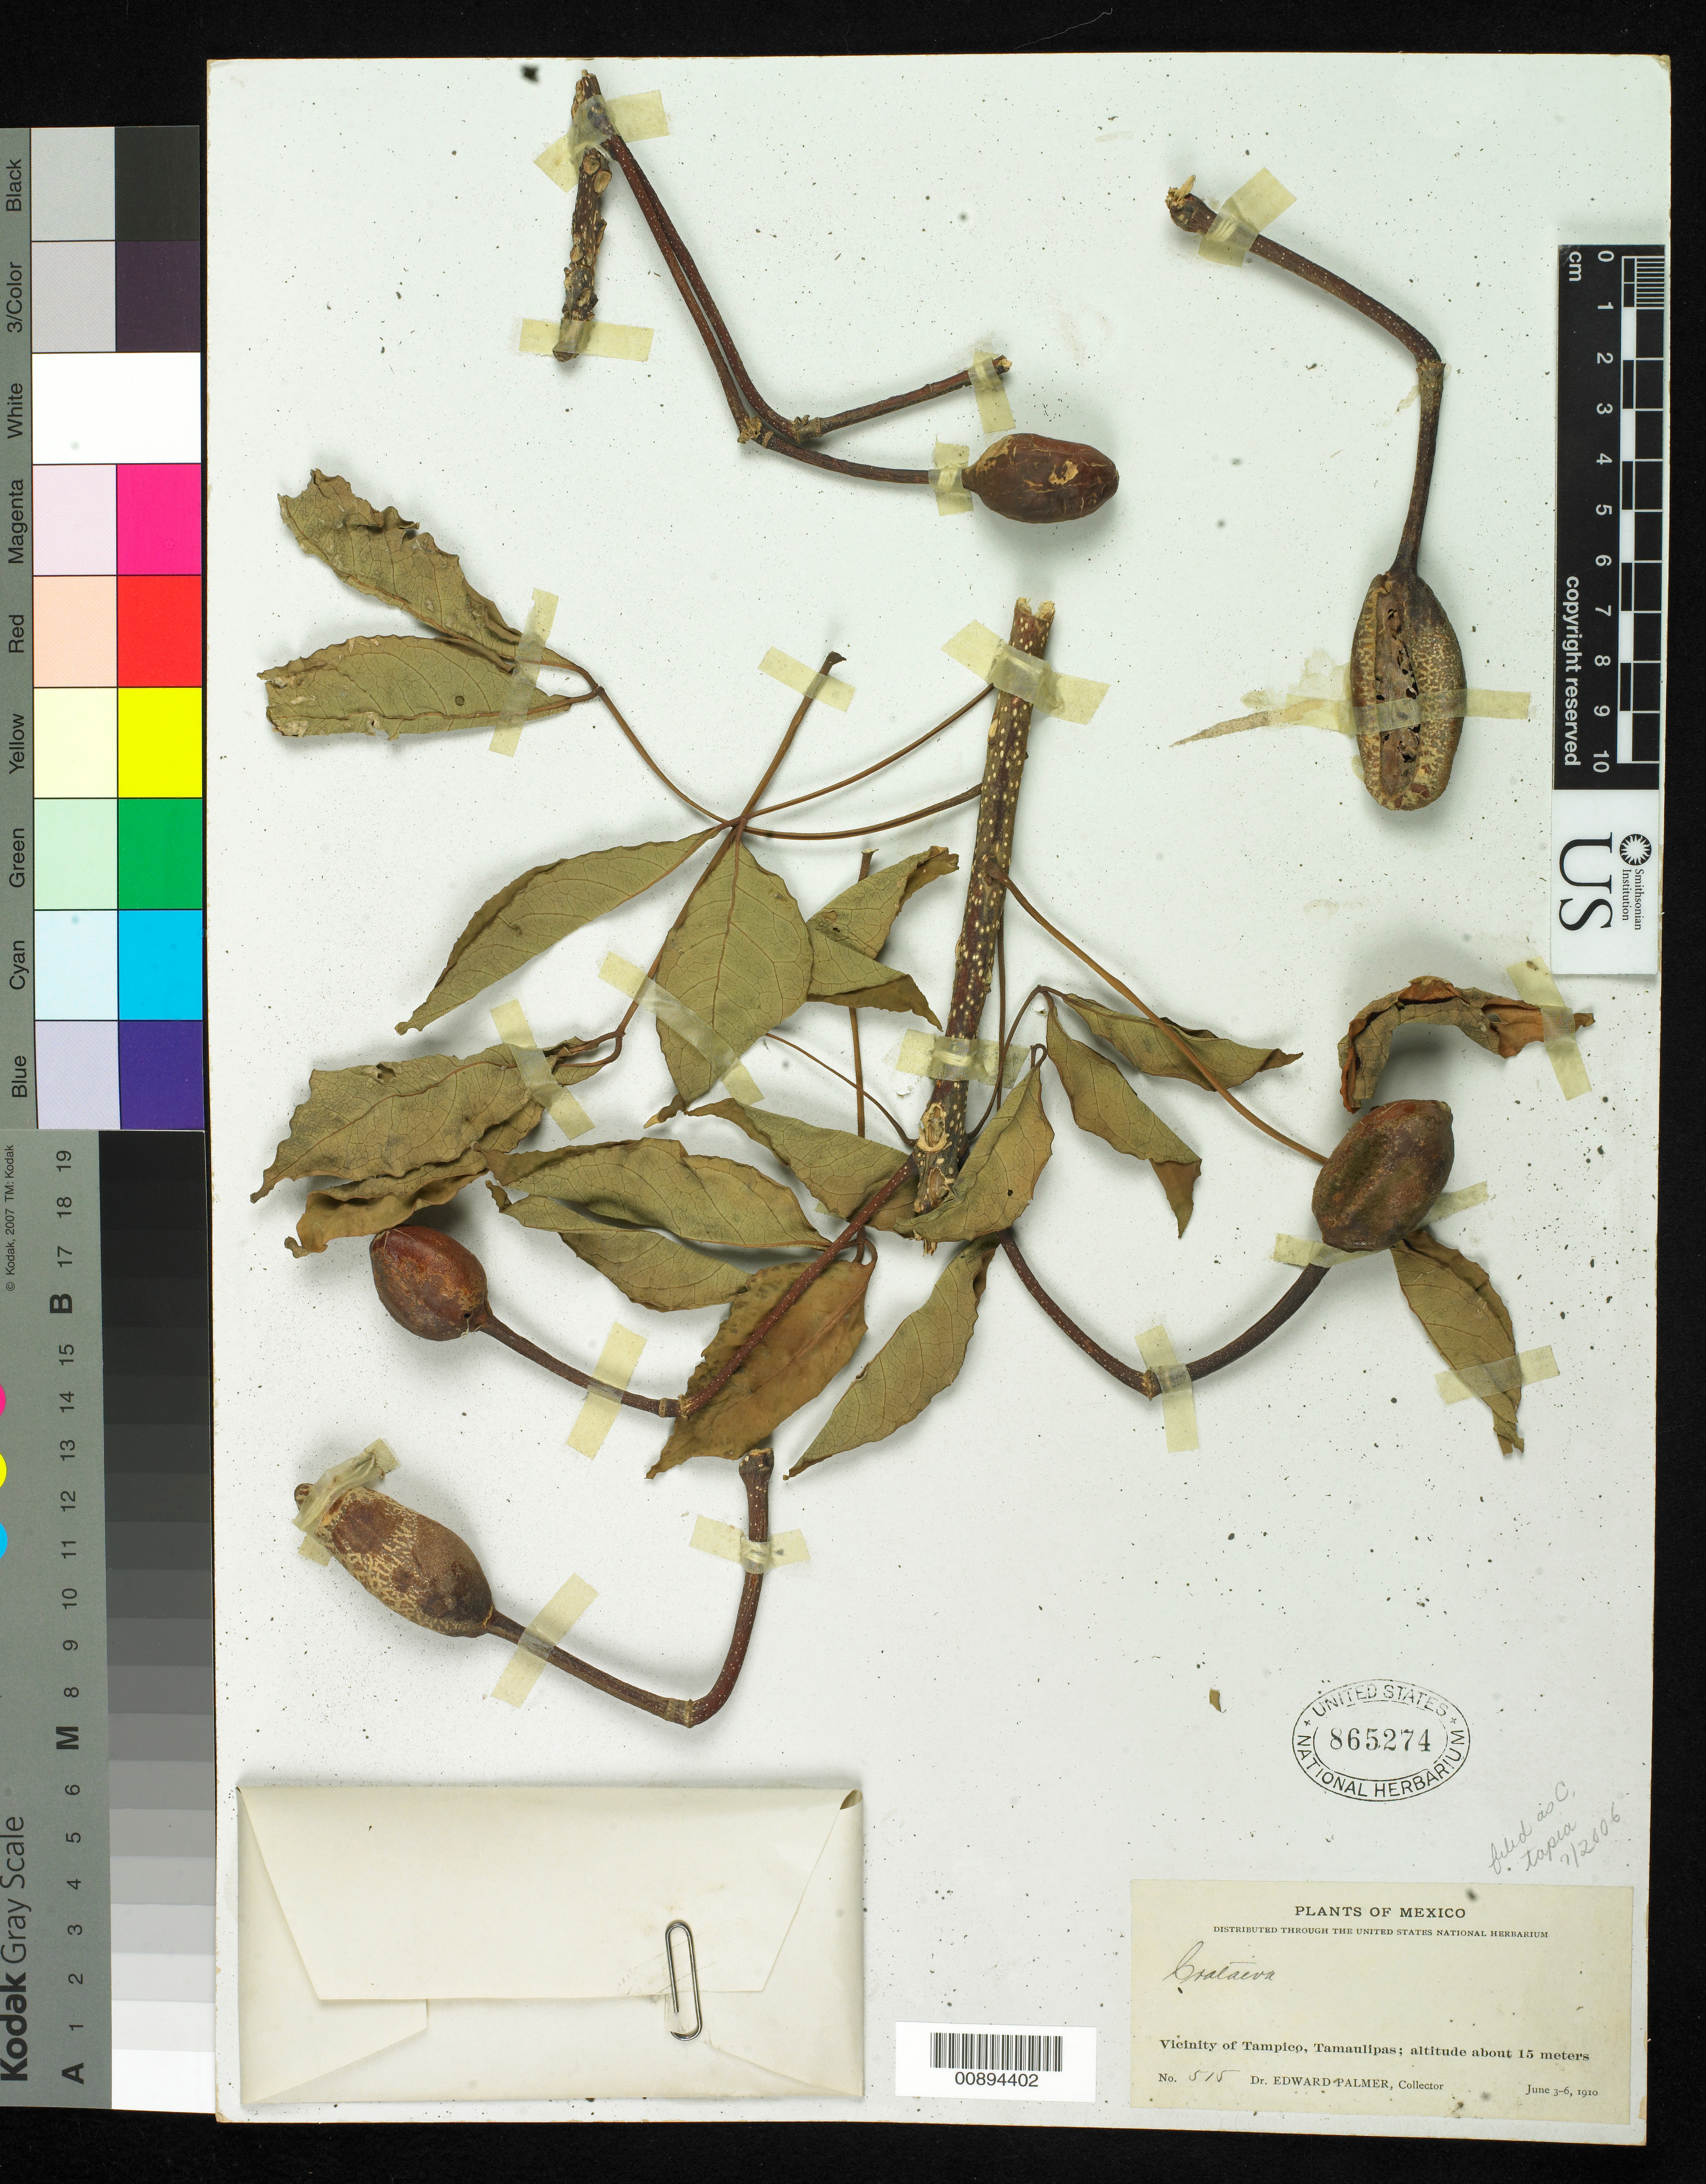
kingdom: Plantae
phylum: Tracheophyta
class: Magnoliopsida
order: Brassicales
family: Capparaceae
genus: Crateva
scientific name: Crateva tapia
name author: L.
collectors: E. Palmer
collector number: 515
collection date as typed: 03 Jun 1910 to 06 Jun 1910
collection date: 1910-06-03/1910-06-06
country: Mexico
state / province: Tamaulipas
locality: Vicinity of Tampico, Tamaulipas.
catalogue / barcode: US 865274